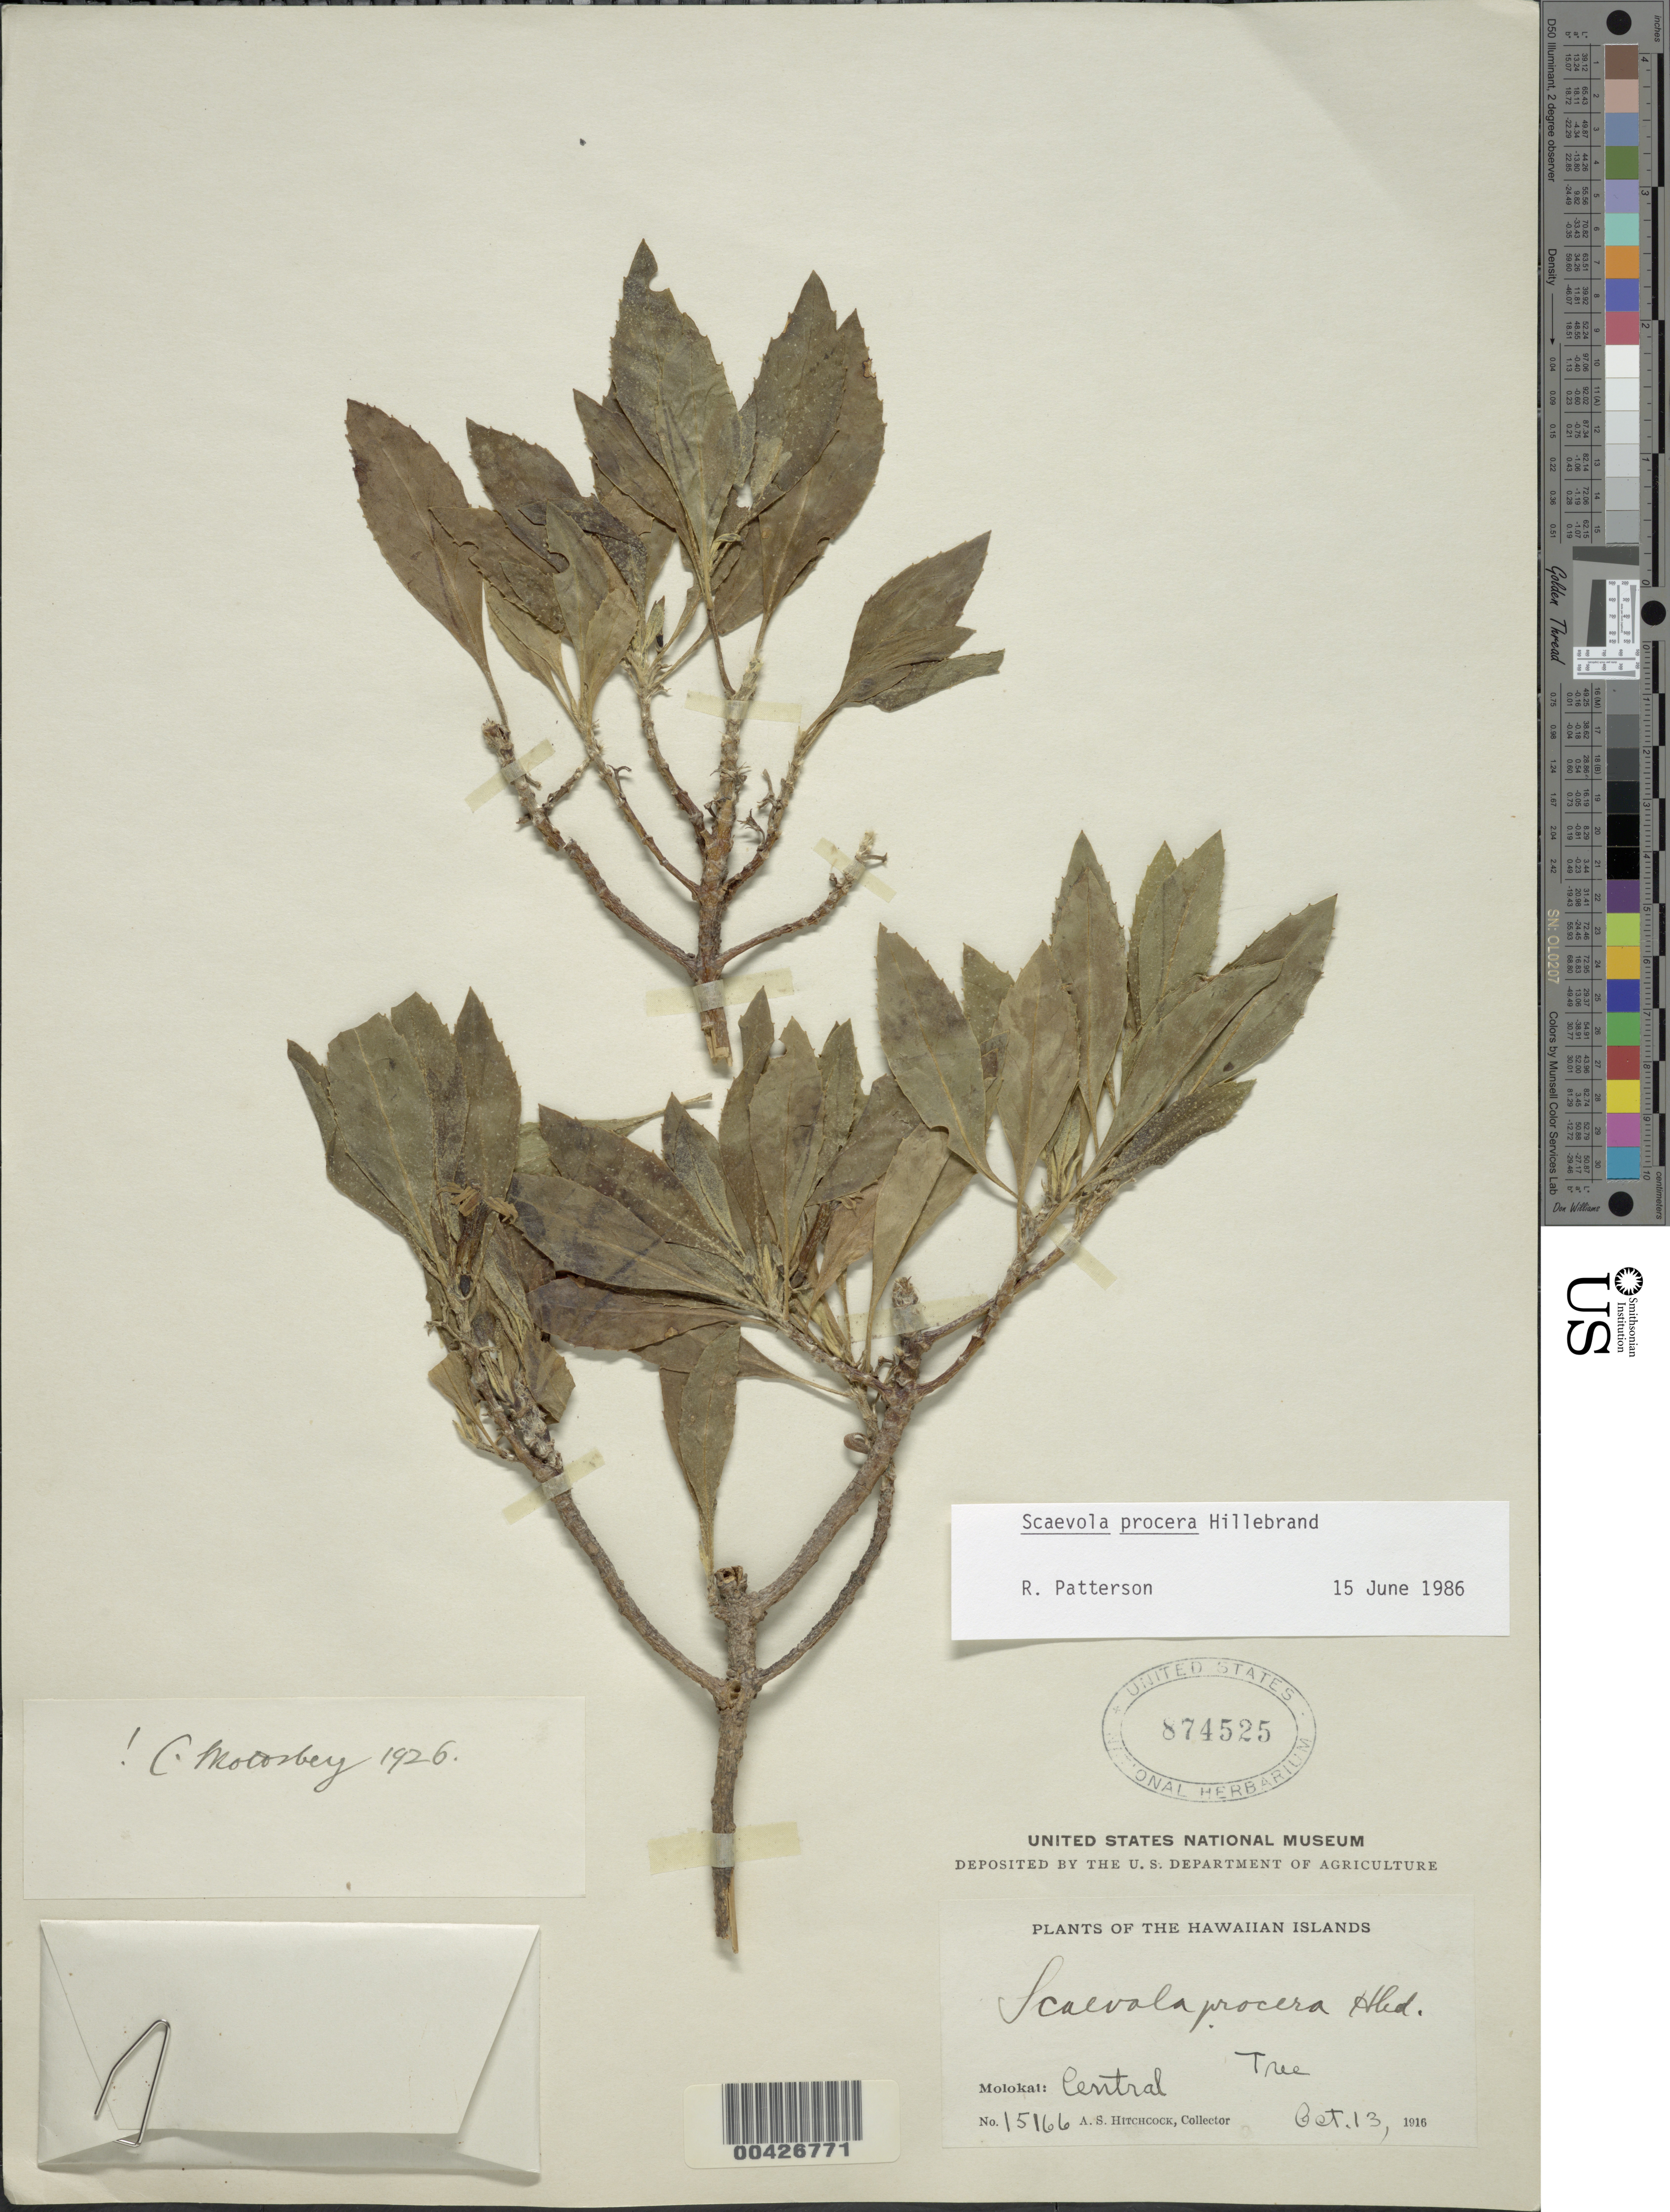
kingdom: Plantae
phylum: Tracheophyta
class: Magnoliopsida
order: Asterales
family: Goodeniaceae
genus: Scaevola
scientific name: Scaevola procera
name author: Hillebr.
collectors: A. S. Hitchcock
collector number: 15166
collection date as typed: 13 Oct 1916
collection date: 1916-10-13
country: United States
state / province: Hawaii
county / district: Maui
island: Moloka'i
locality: Central Molokai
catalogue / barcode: US 874525